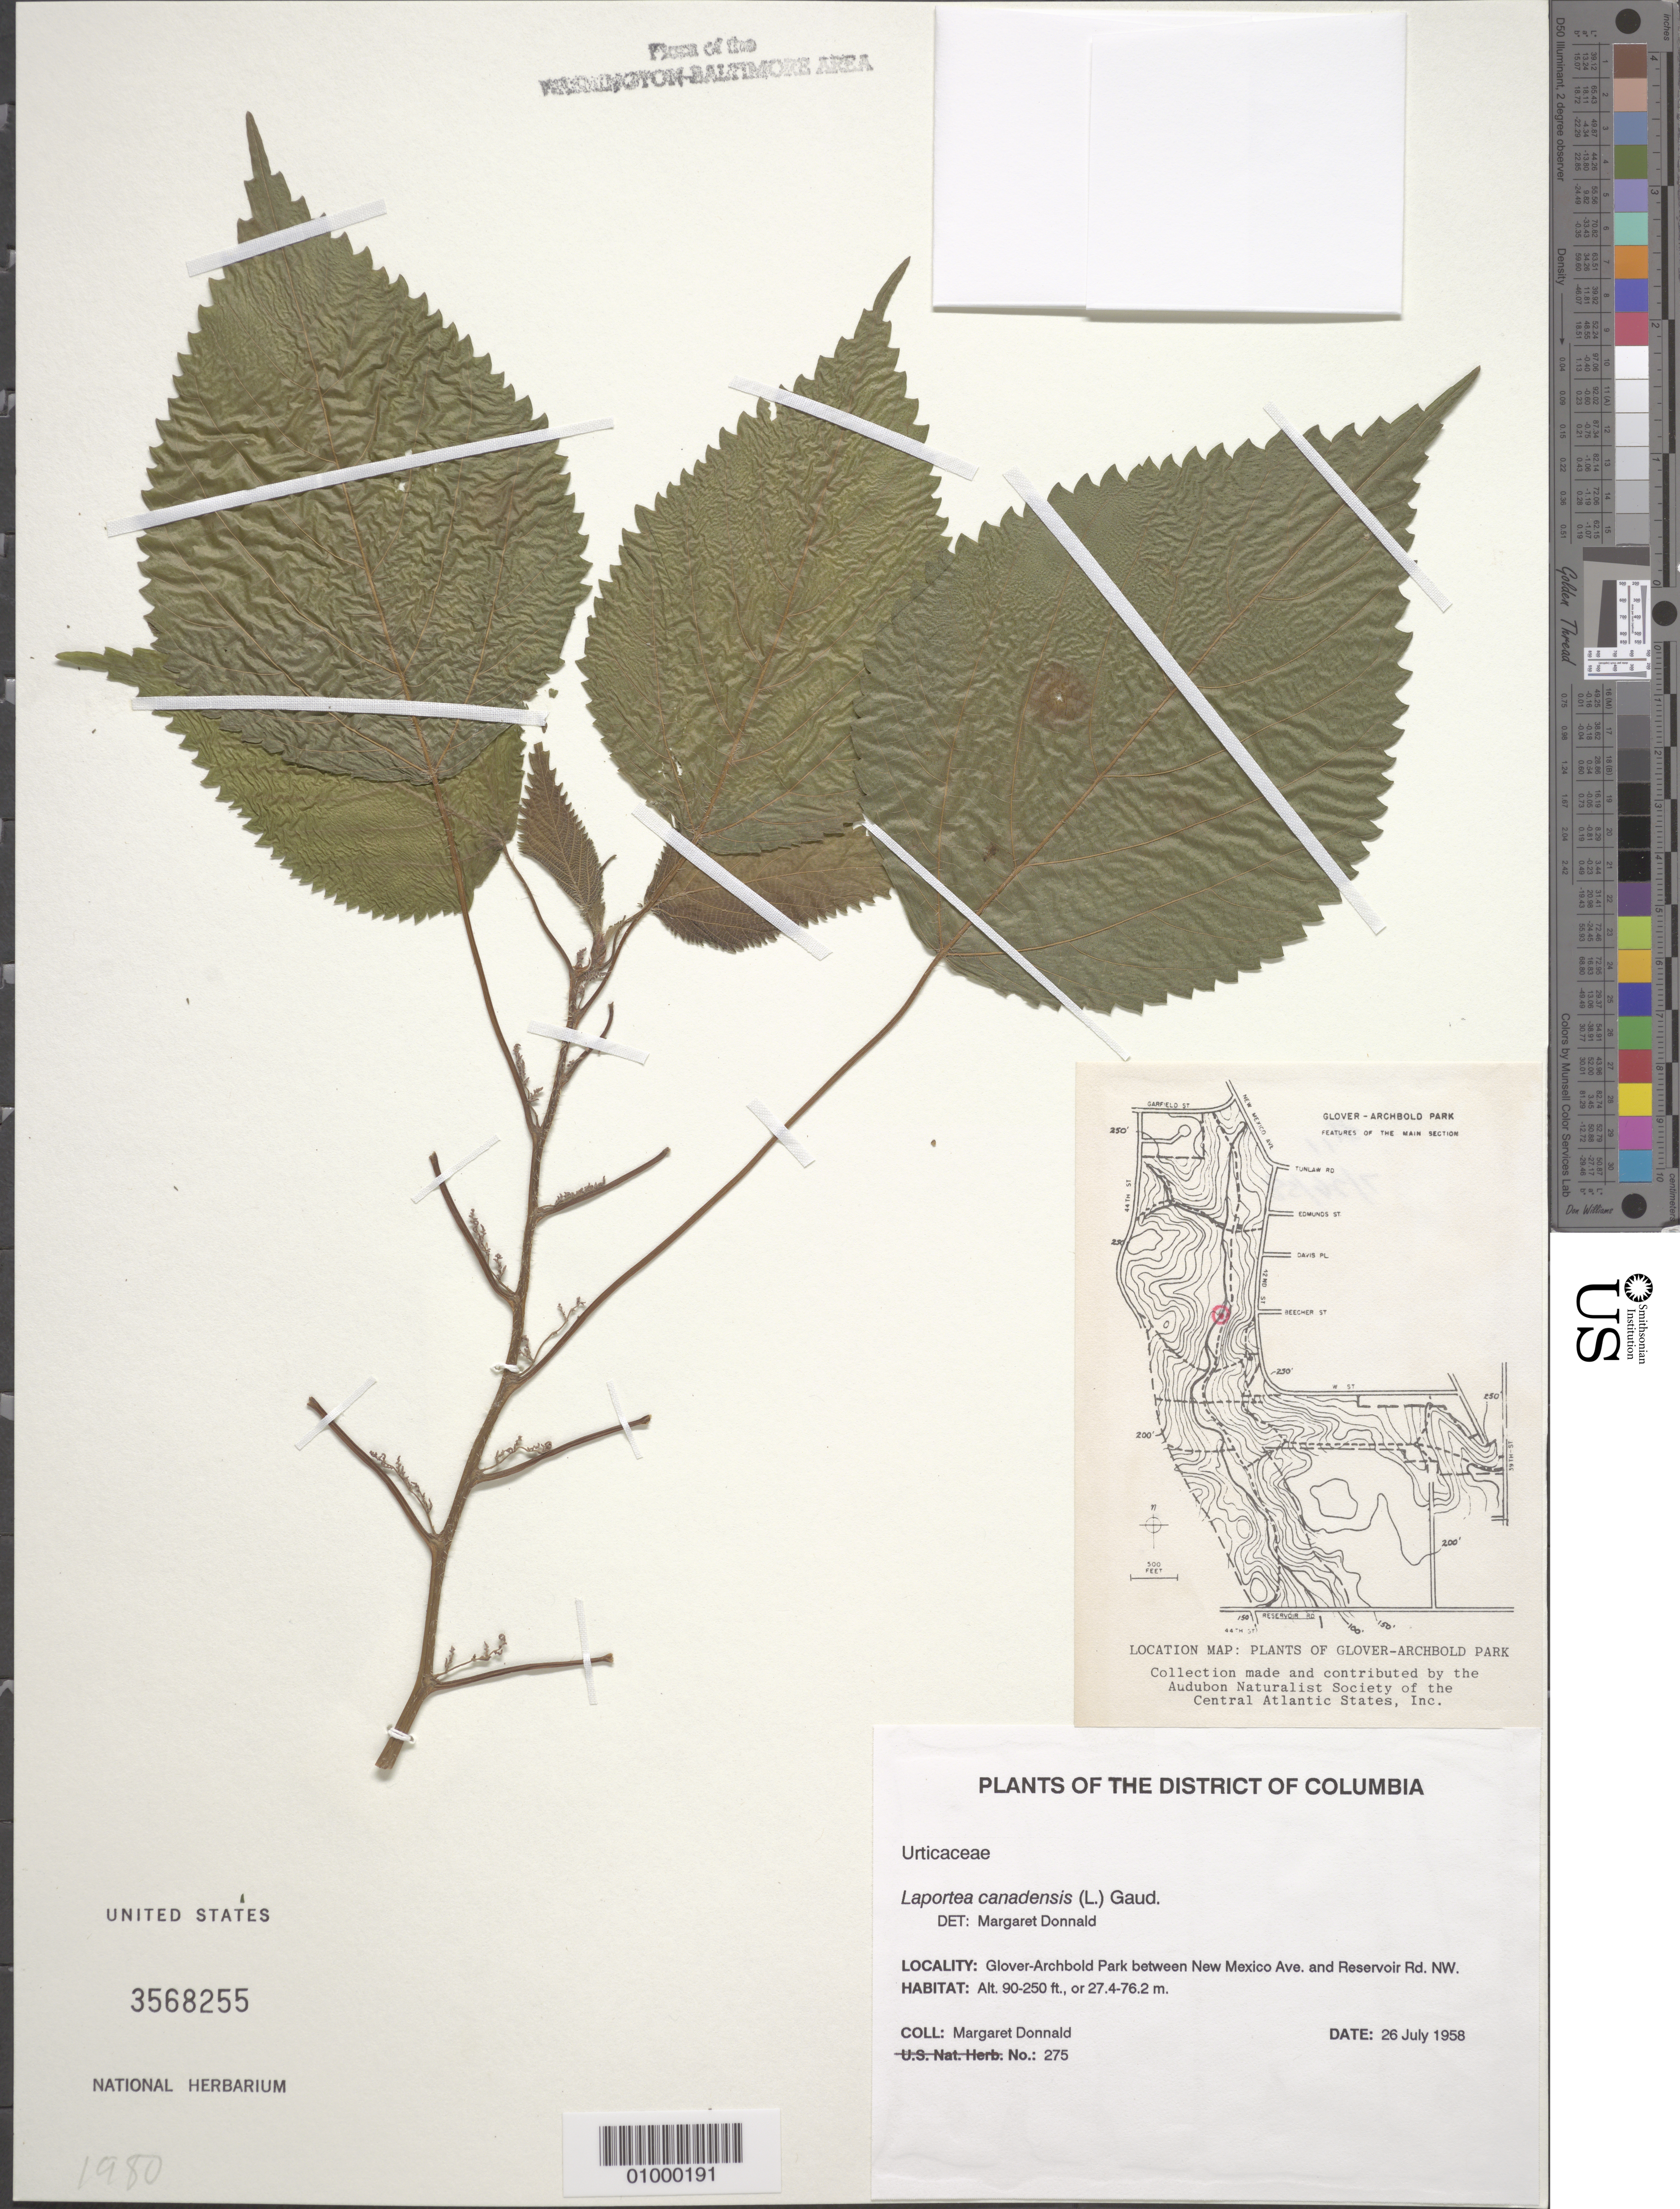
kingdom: Plantae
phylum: Tracheophyta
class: Magnoliopsida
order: Rosales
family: Urticaceae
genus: Laportea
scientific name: Laportea canadensis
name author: (L.) Wedd.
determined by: Annable, C. R.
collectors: M. Donnald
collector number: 275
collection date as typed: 26 Jul 1958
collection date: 1958-07-26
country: United States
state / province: District of Columbia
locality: Glover-Archbold Park between New Mexico Avenue and Reservoir Road NW.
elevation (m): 27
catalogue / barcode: US 3568255